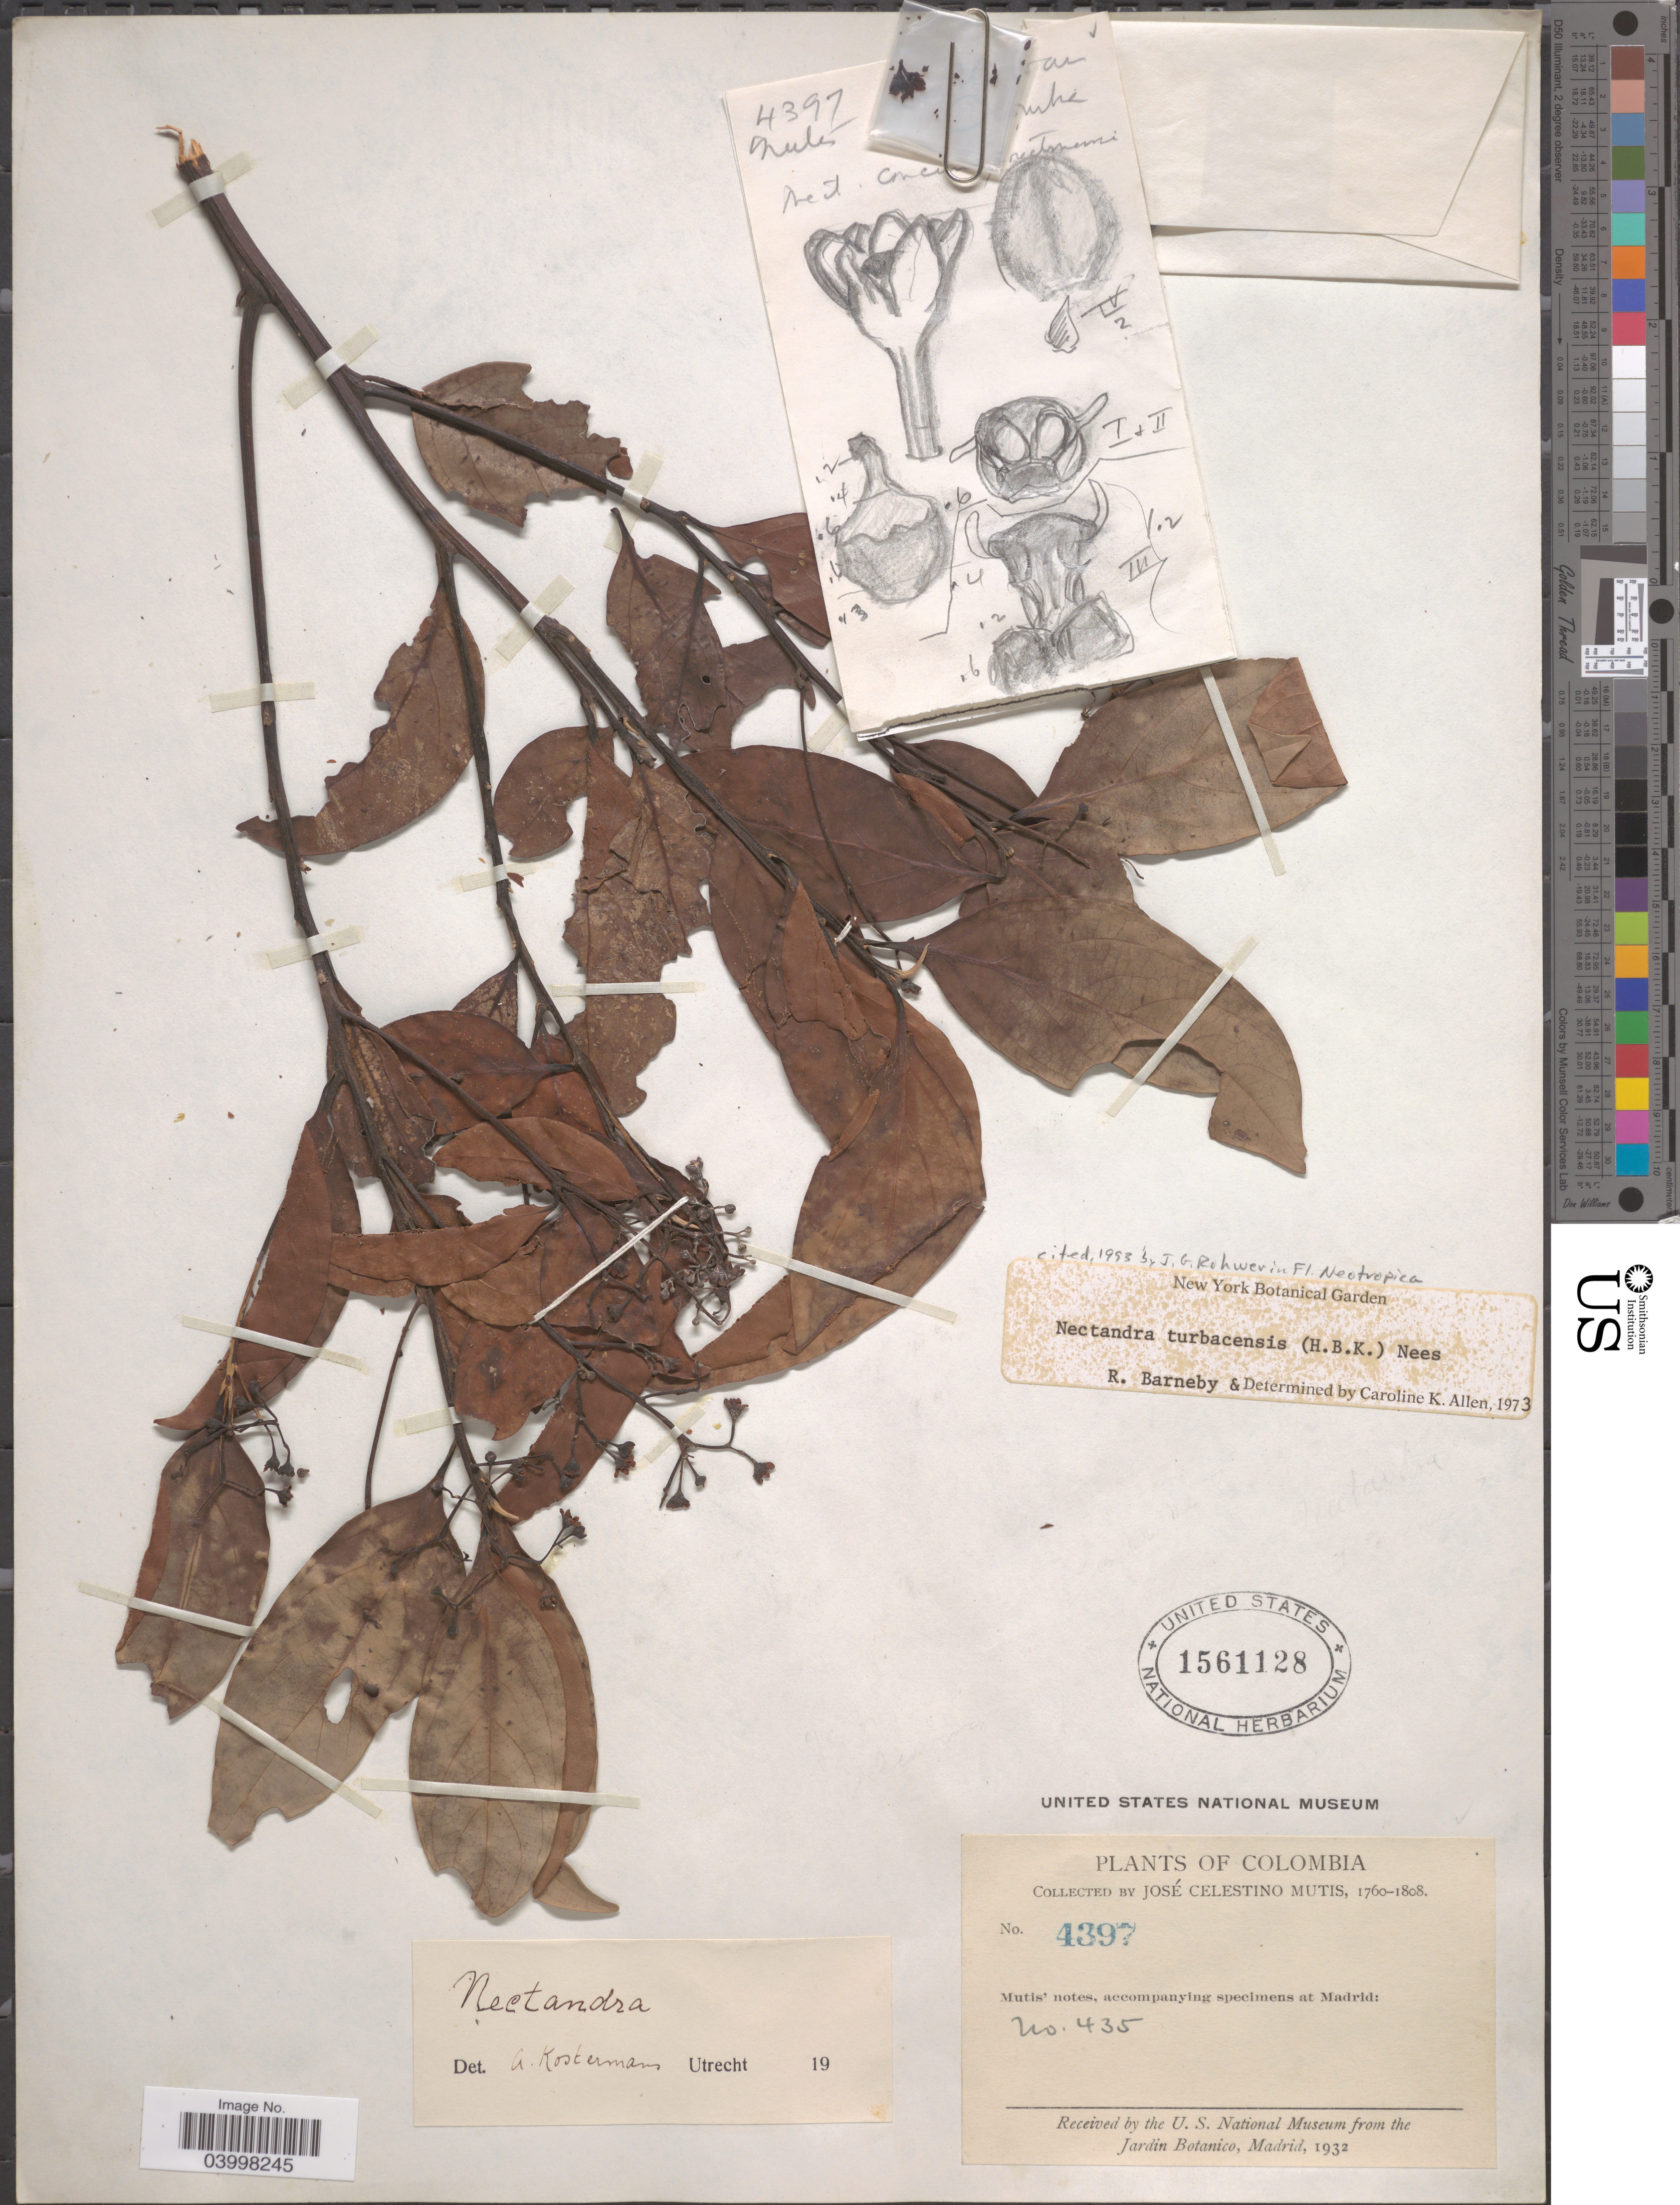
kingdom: Plantae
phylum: Tracheophyta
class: Magnoliopsida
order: Laurales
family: Lauraceae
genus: Nectandra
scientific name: Nectandra turbacensis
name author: (Kunth) Nees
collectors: J. C. B. Mutis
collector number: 4397/435?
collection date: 1760/1808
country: Colombia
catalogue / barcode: US 1561128